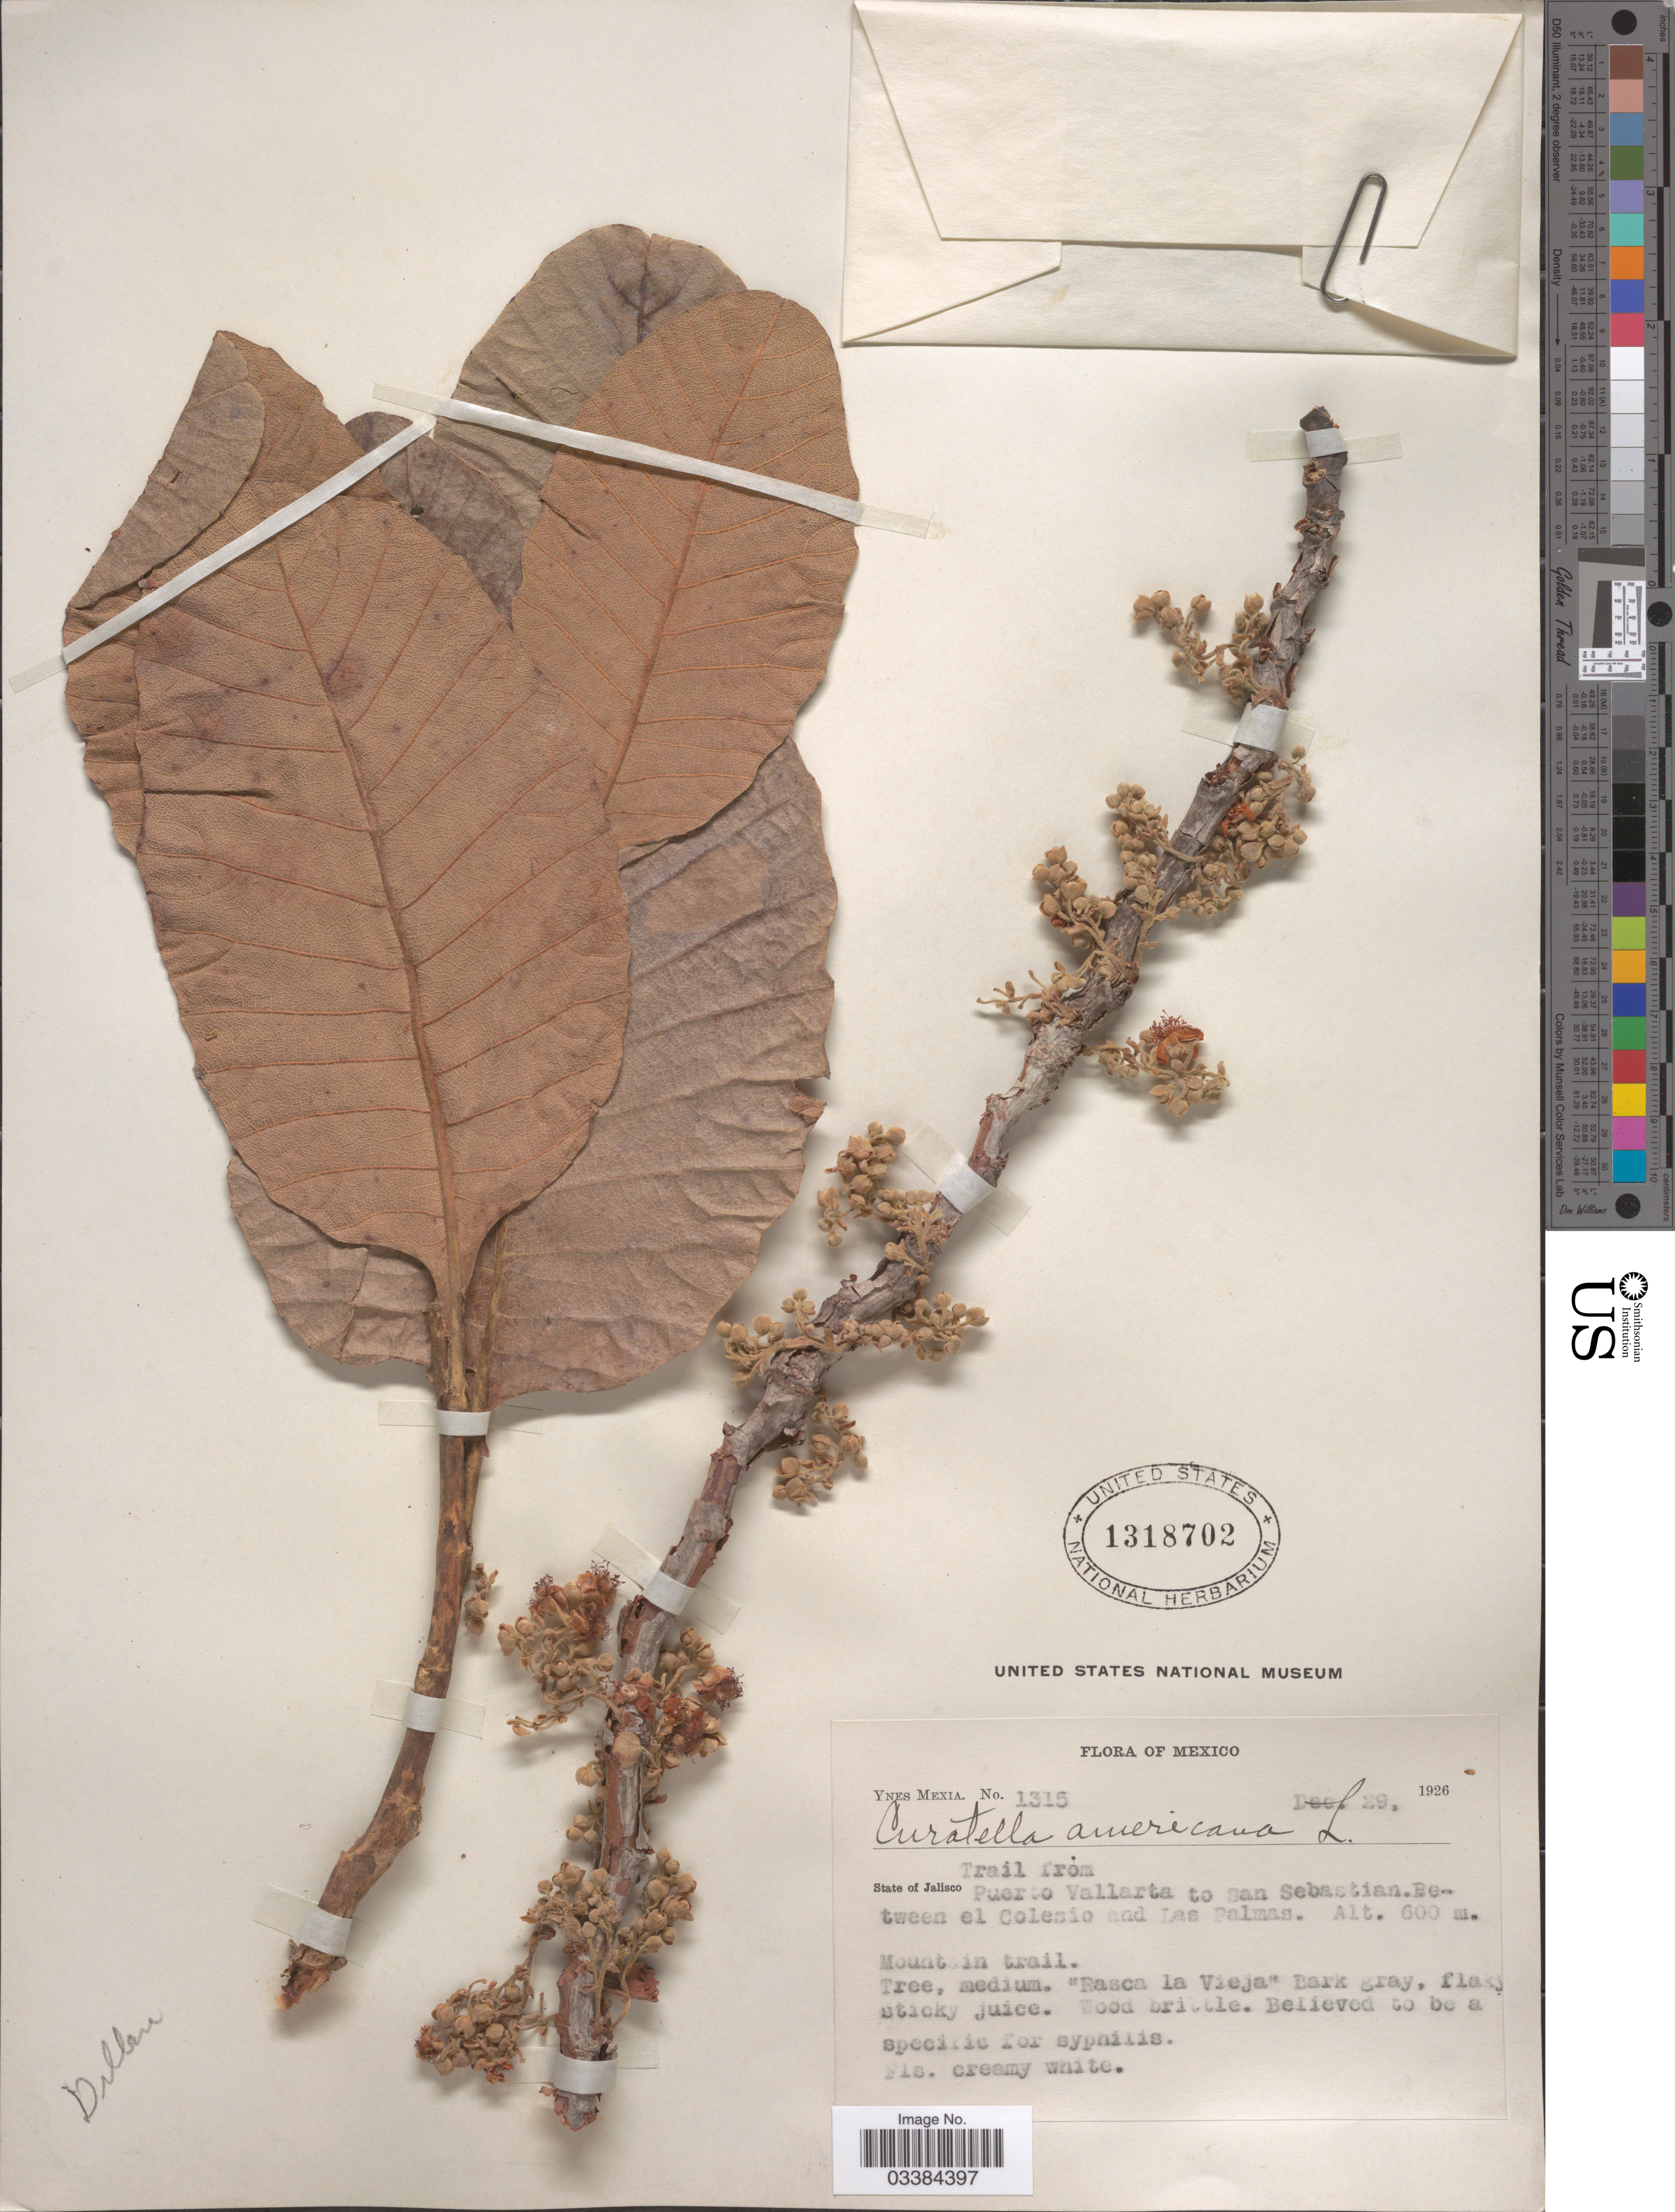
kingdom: Plantae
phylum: Tracheophyta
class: Magnoliopsida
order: Dilleniales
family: Dilleniaceae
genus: Curatella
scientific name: Curatella americana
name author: L.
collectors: Y. Mexia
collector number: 1315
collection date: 1926-12-29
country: Mexico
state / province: Jalisco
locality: Trail from Puerto Vallarta to San Sebastian. Between el Colesio and Las Palmas.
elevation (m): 600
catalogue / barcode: US 1318702